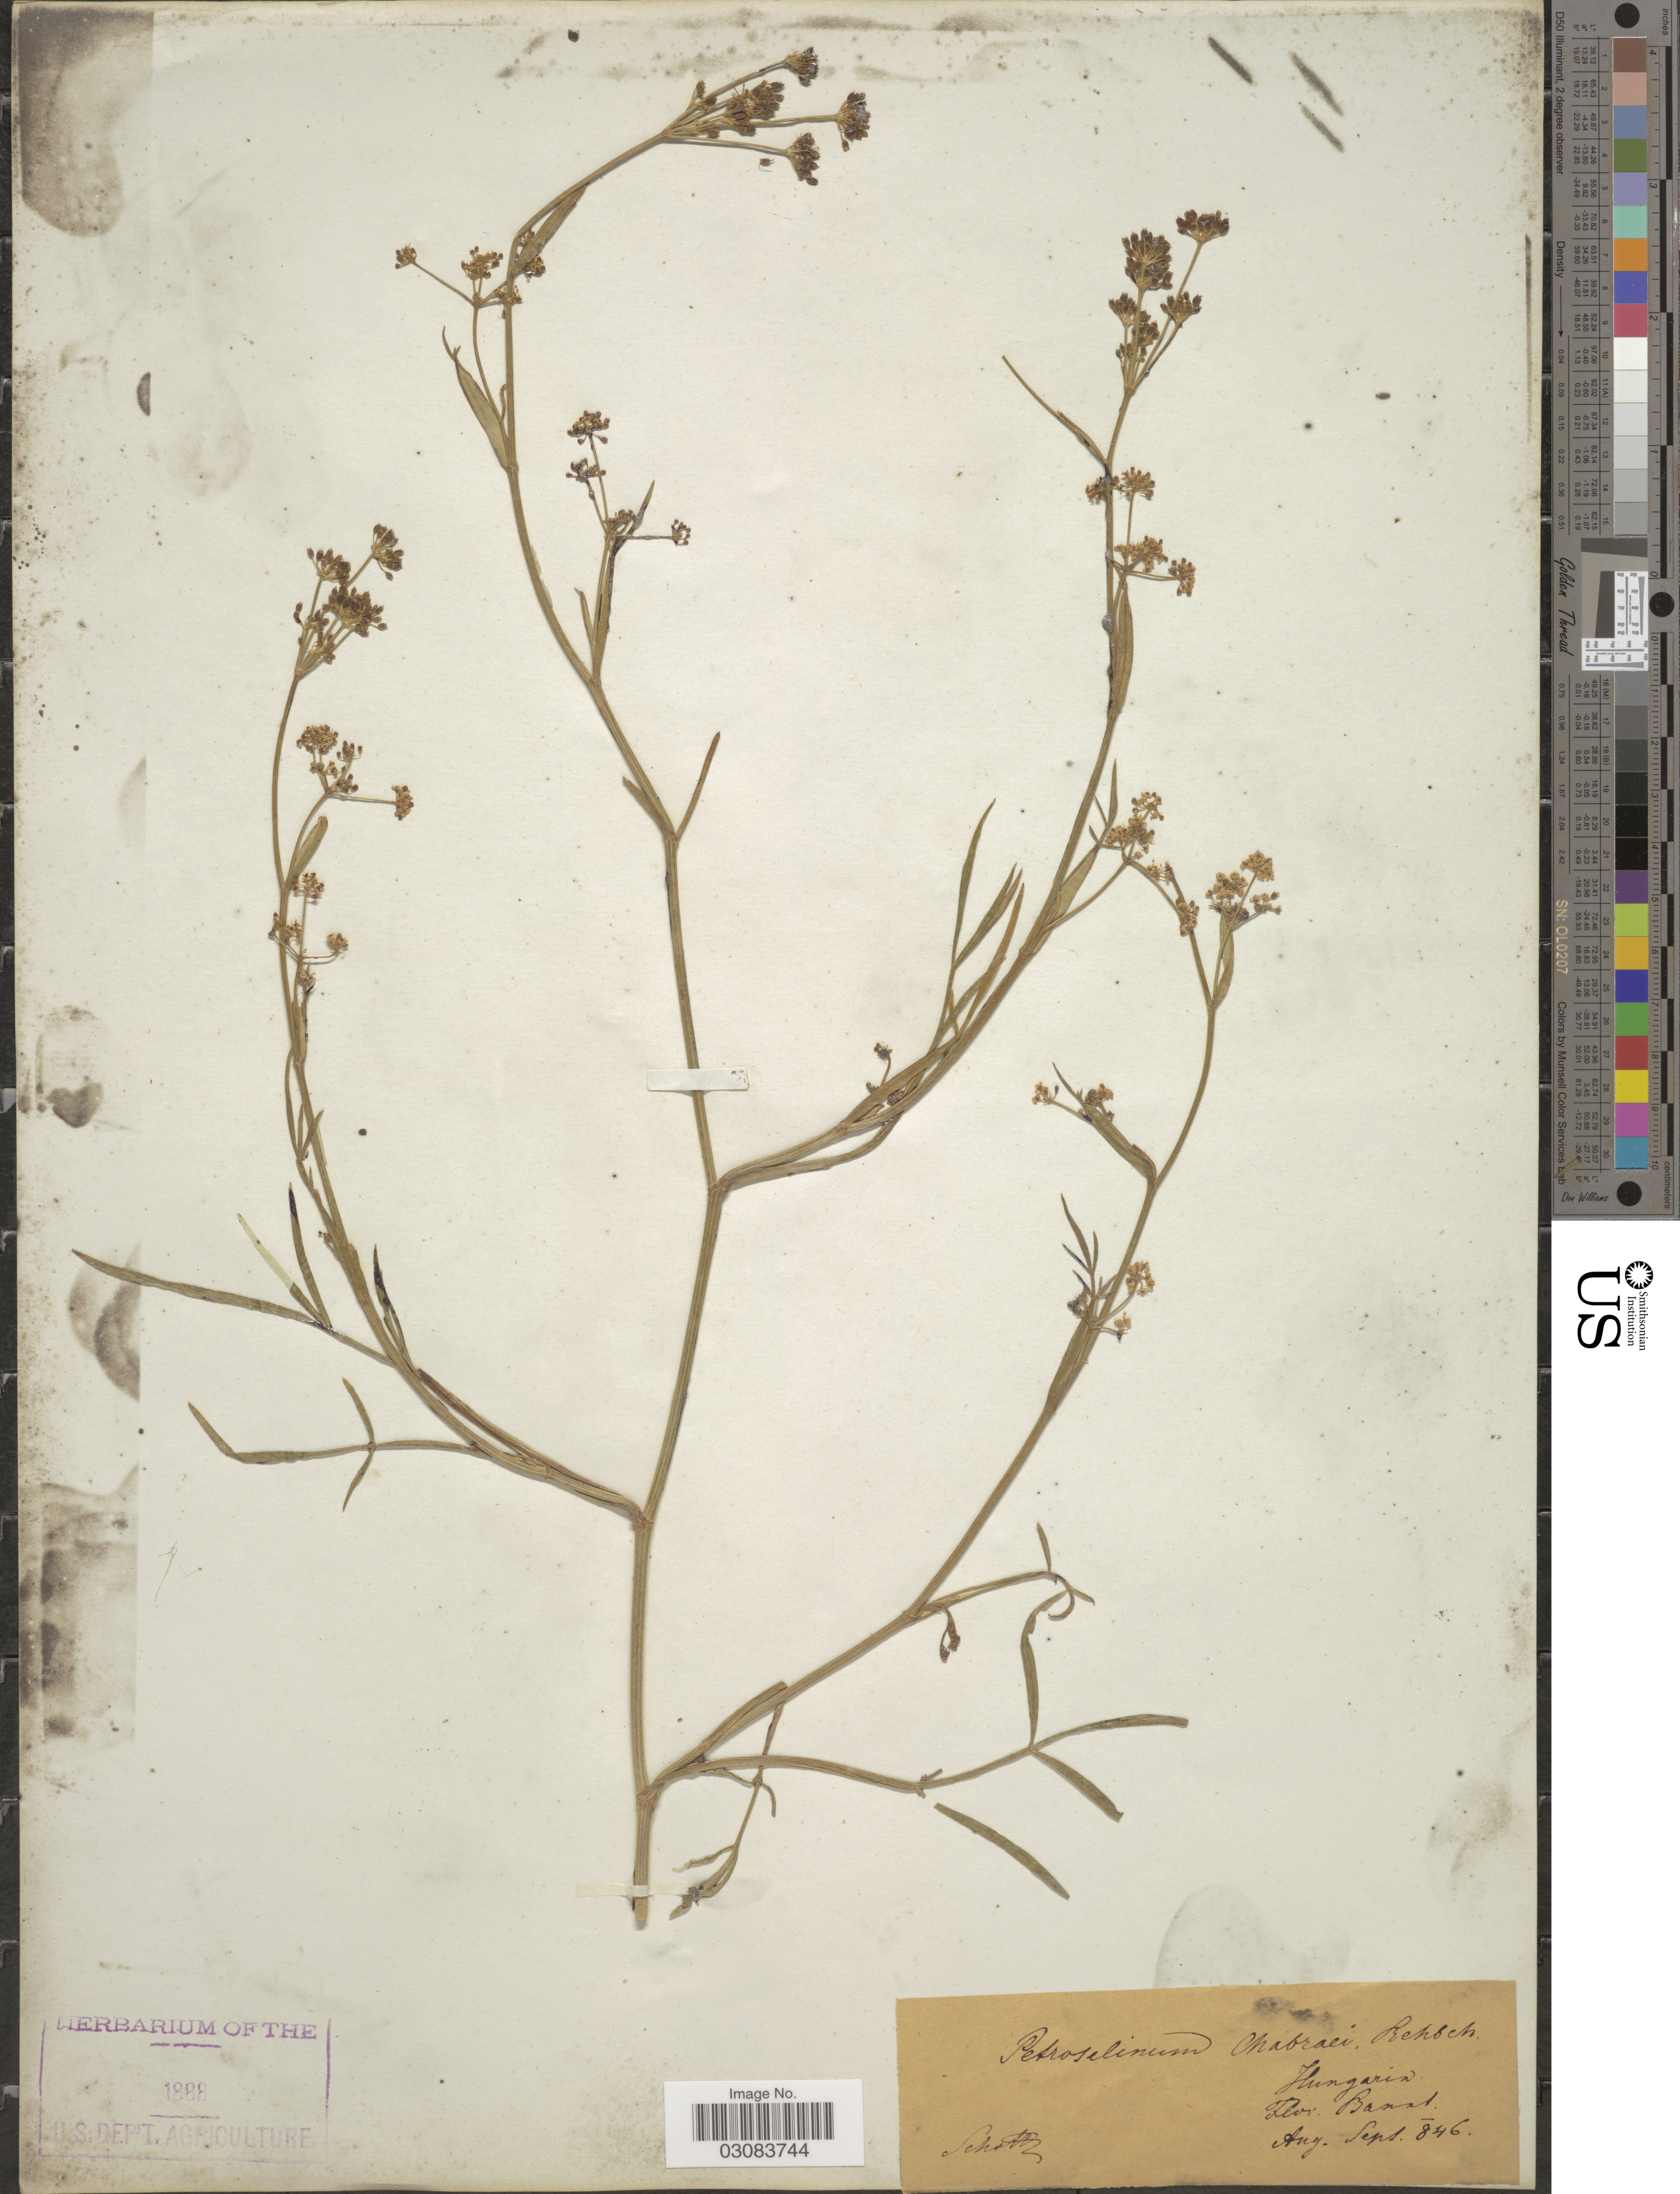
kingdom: Plantae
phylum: Tracheophyta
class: Magnoliopsida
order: Apiales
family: Apiaceae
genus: Petroselinum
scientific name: Petroselinum sp.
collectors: -. Schottz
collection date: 1846-08/1846-09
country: Hungary